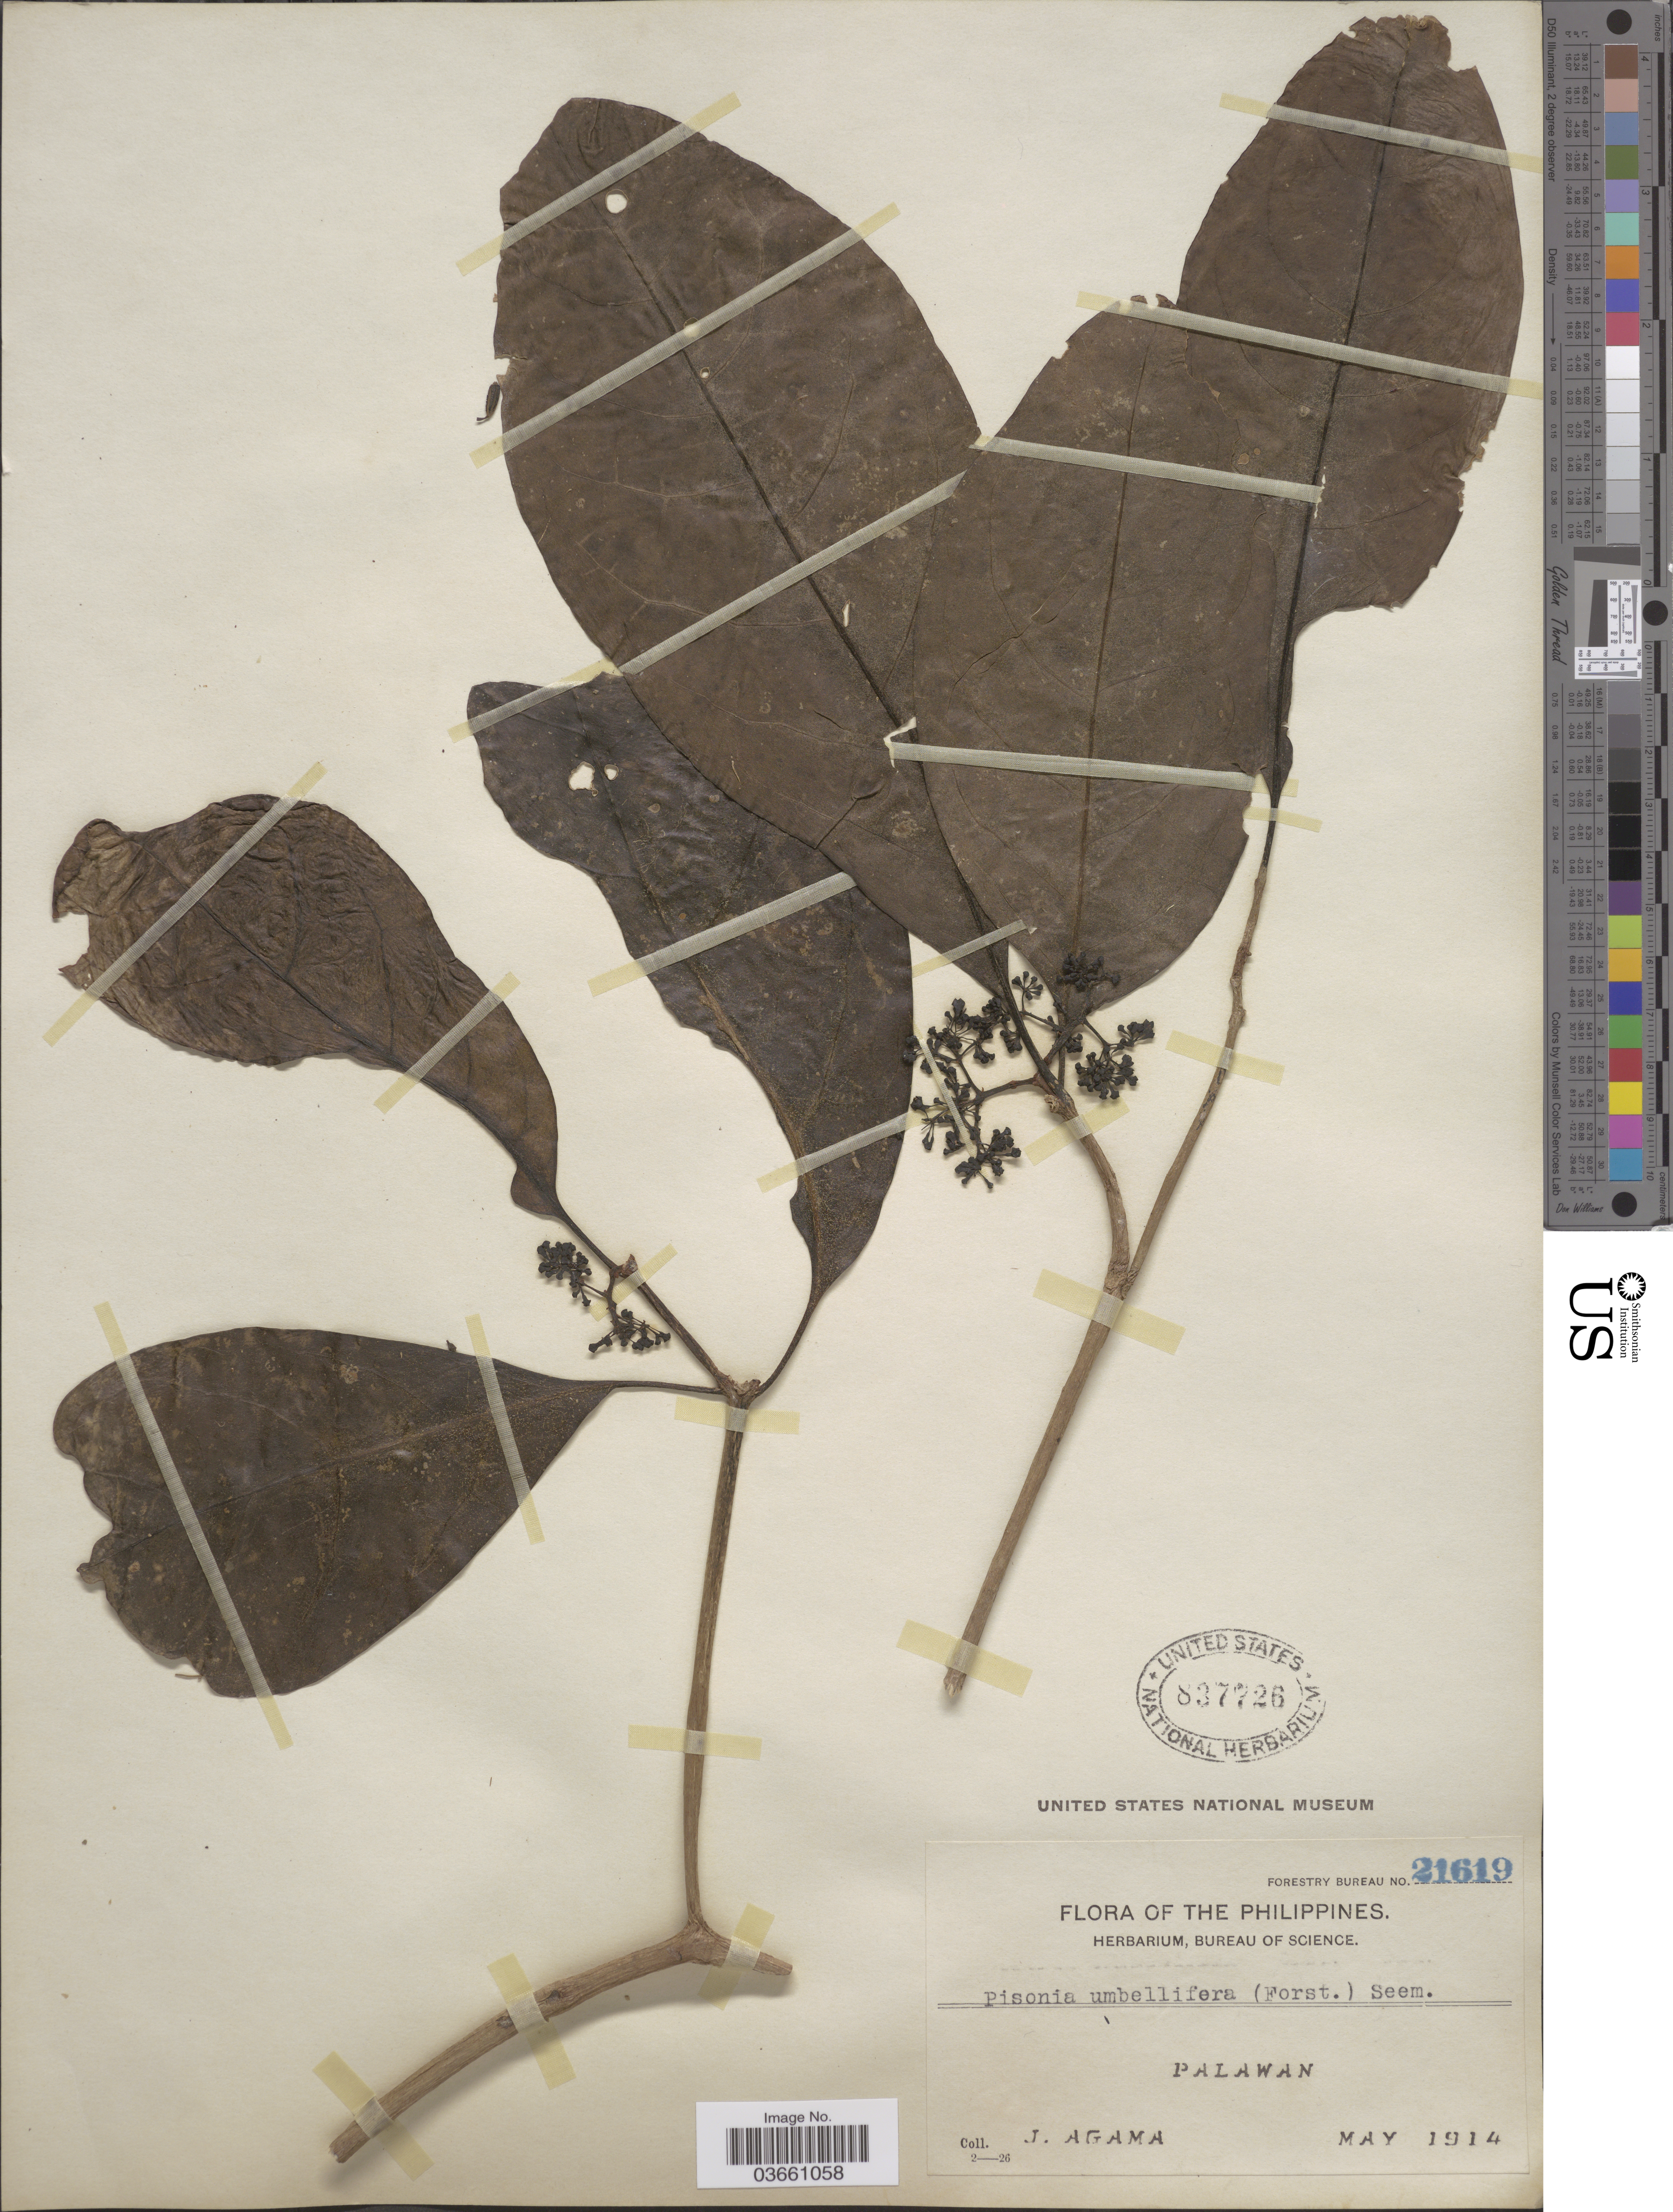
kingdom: Plantae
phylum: Tracheophyta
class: Magnoliopsida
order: Caryophyllales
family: Nyctaginaceae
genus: Pisonia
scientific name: Pisonia umbellifera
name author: (J.R. Forst. & G. Forst.) Seem.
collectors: J. Agama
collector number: Forestry Bureau 21619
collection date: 1914-05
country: Philippines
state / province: Mimaropa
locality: Palawan.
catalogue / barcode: US 837726